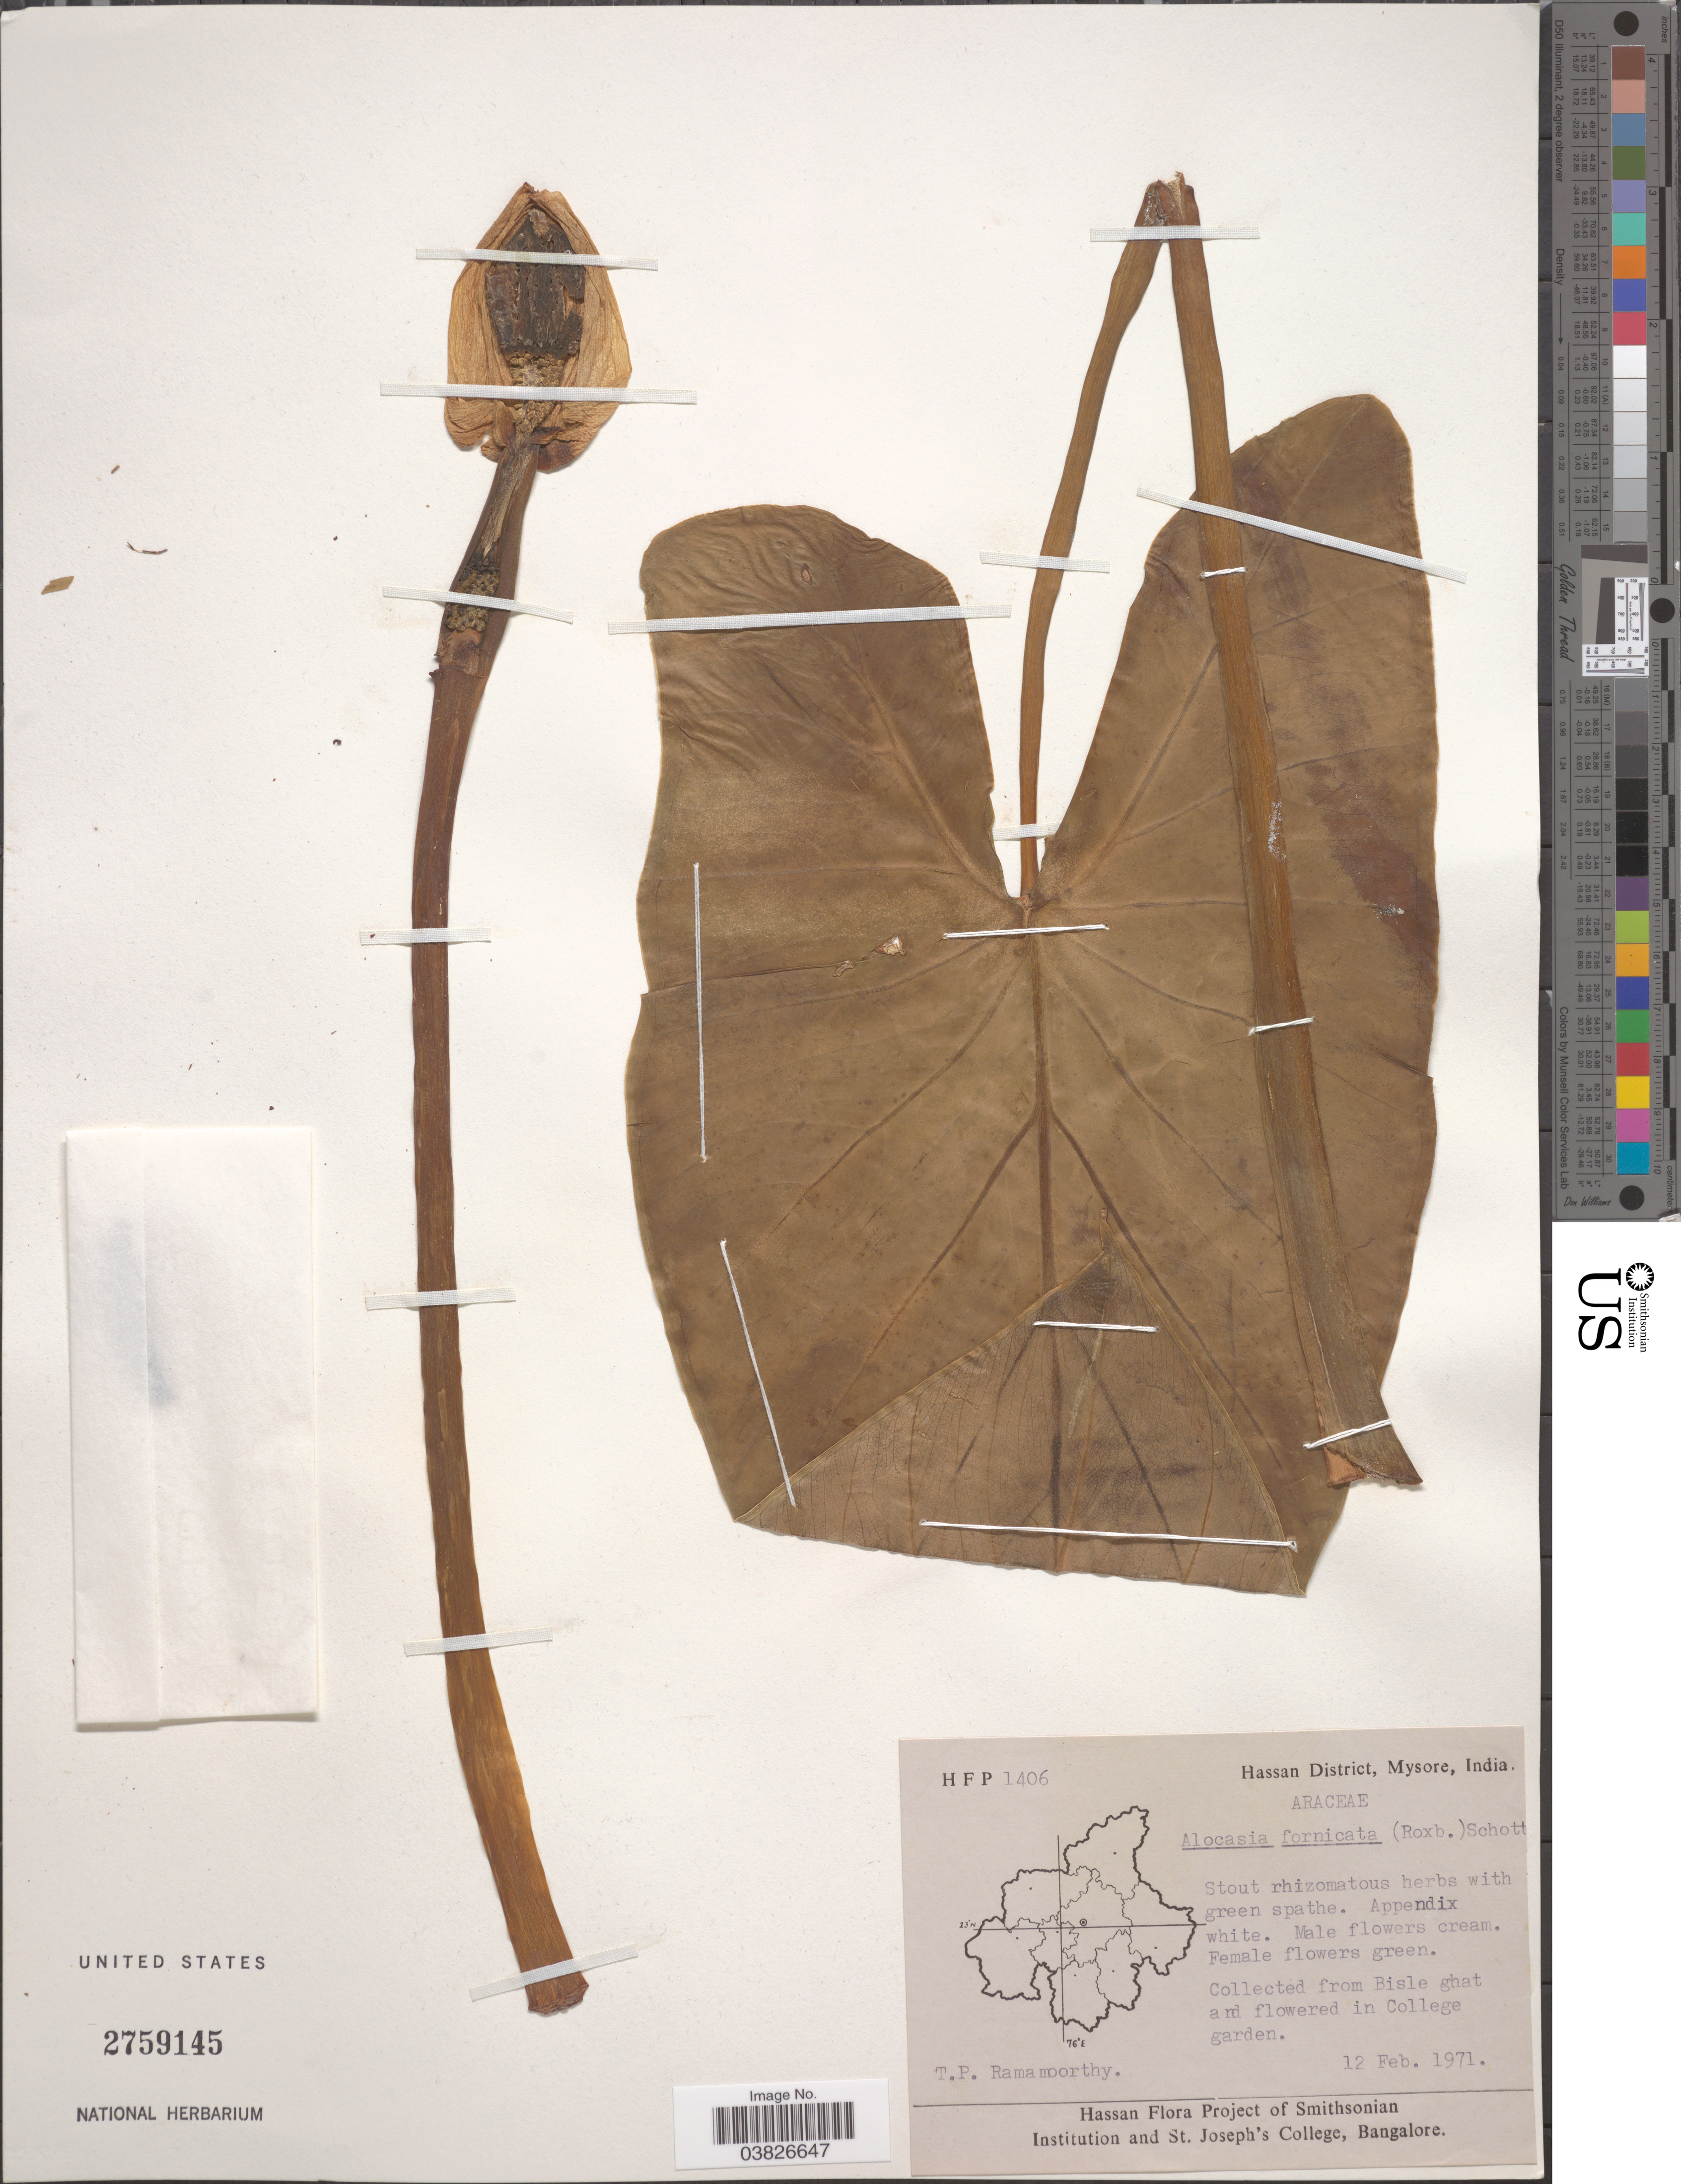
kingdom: Plantae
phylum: Tracheophyta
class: Liliopsida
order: Alismatales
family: Araceae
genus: Alocasia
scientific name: Alocasia fornicata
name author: (Roxb.) Schott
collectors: T. P. Ramamoorthy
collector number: HFP 1406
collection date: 1971-02-12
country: India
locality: Hassan District, Mysore. Bisle ghat and in College garden.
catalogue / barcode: US 2759145